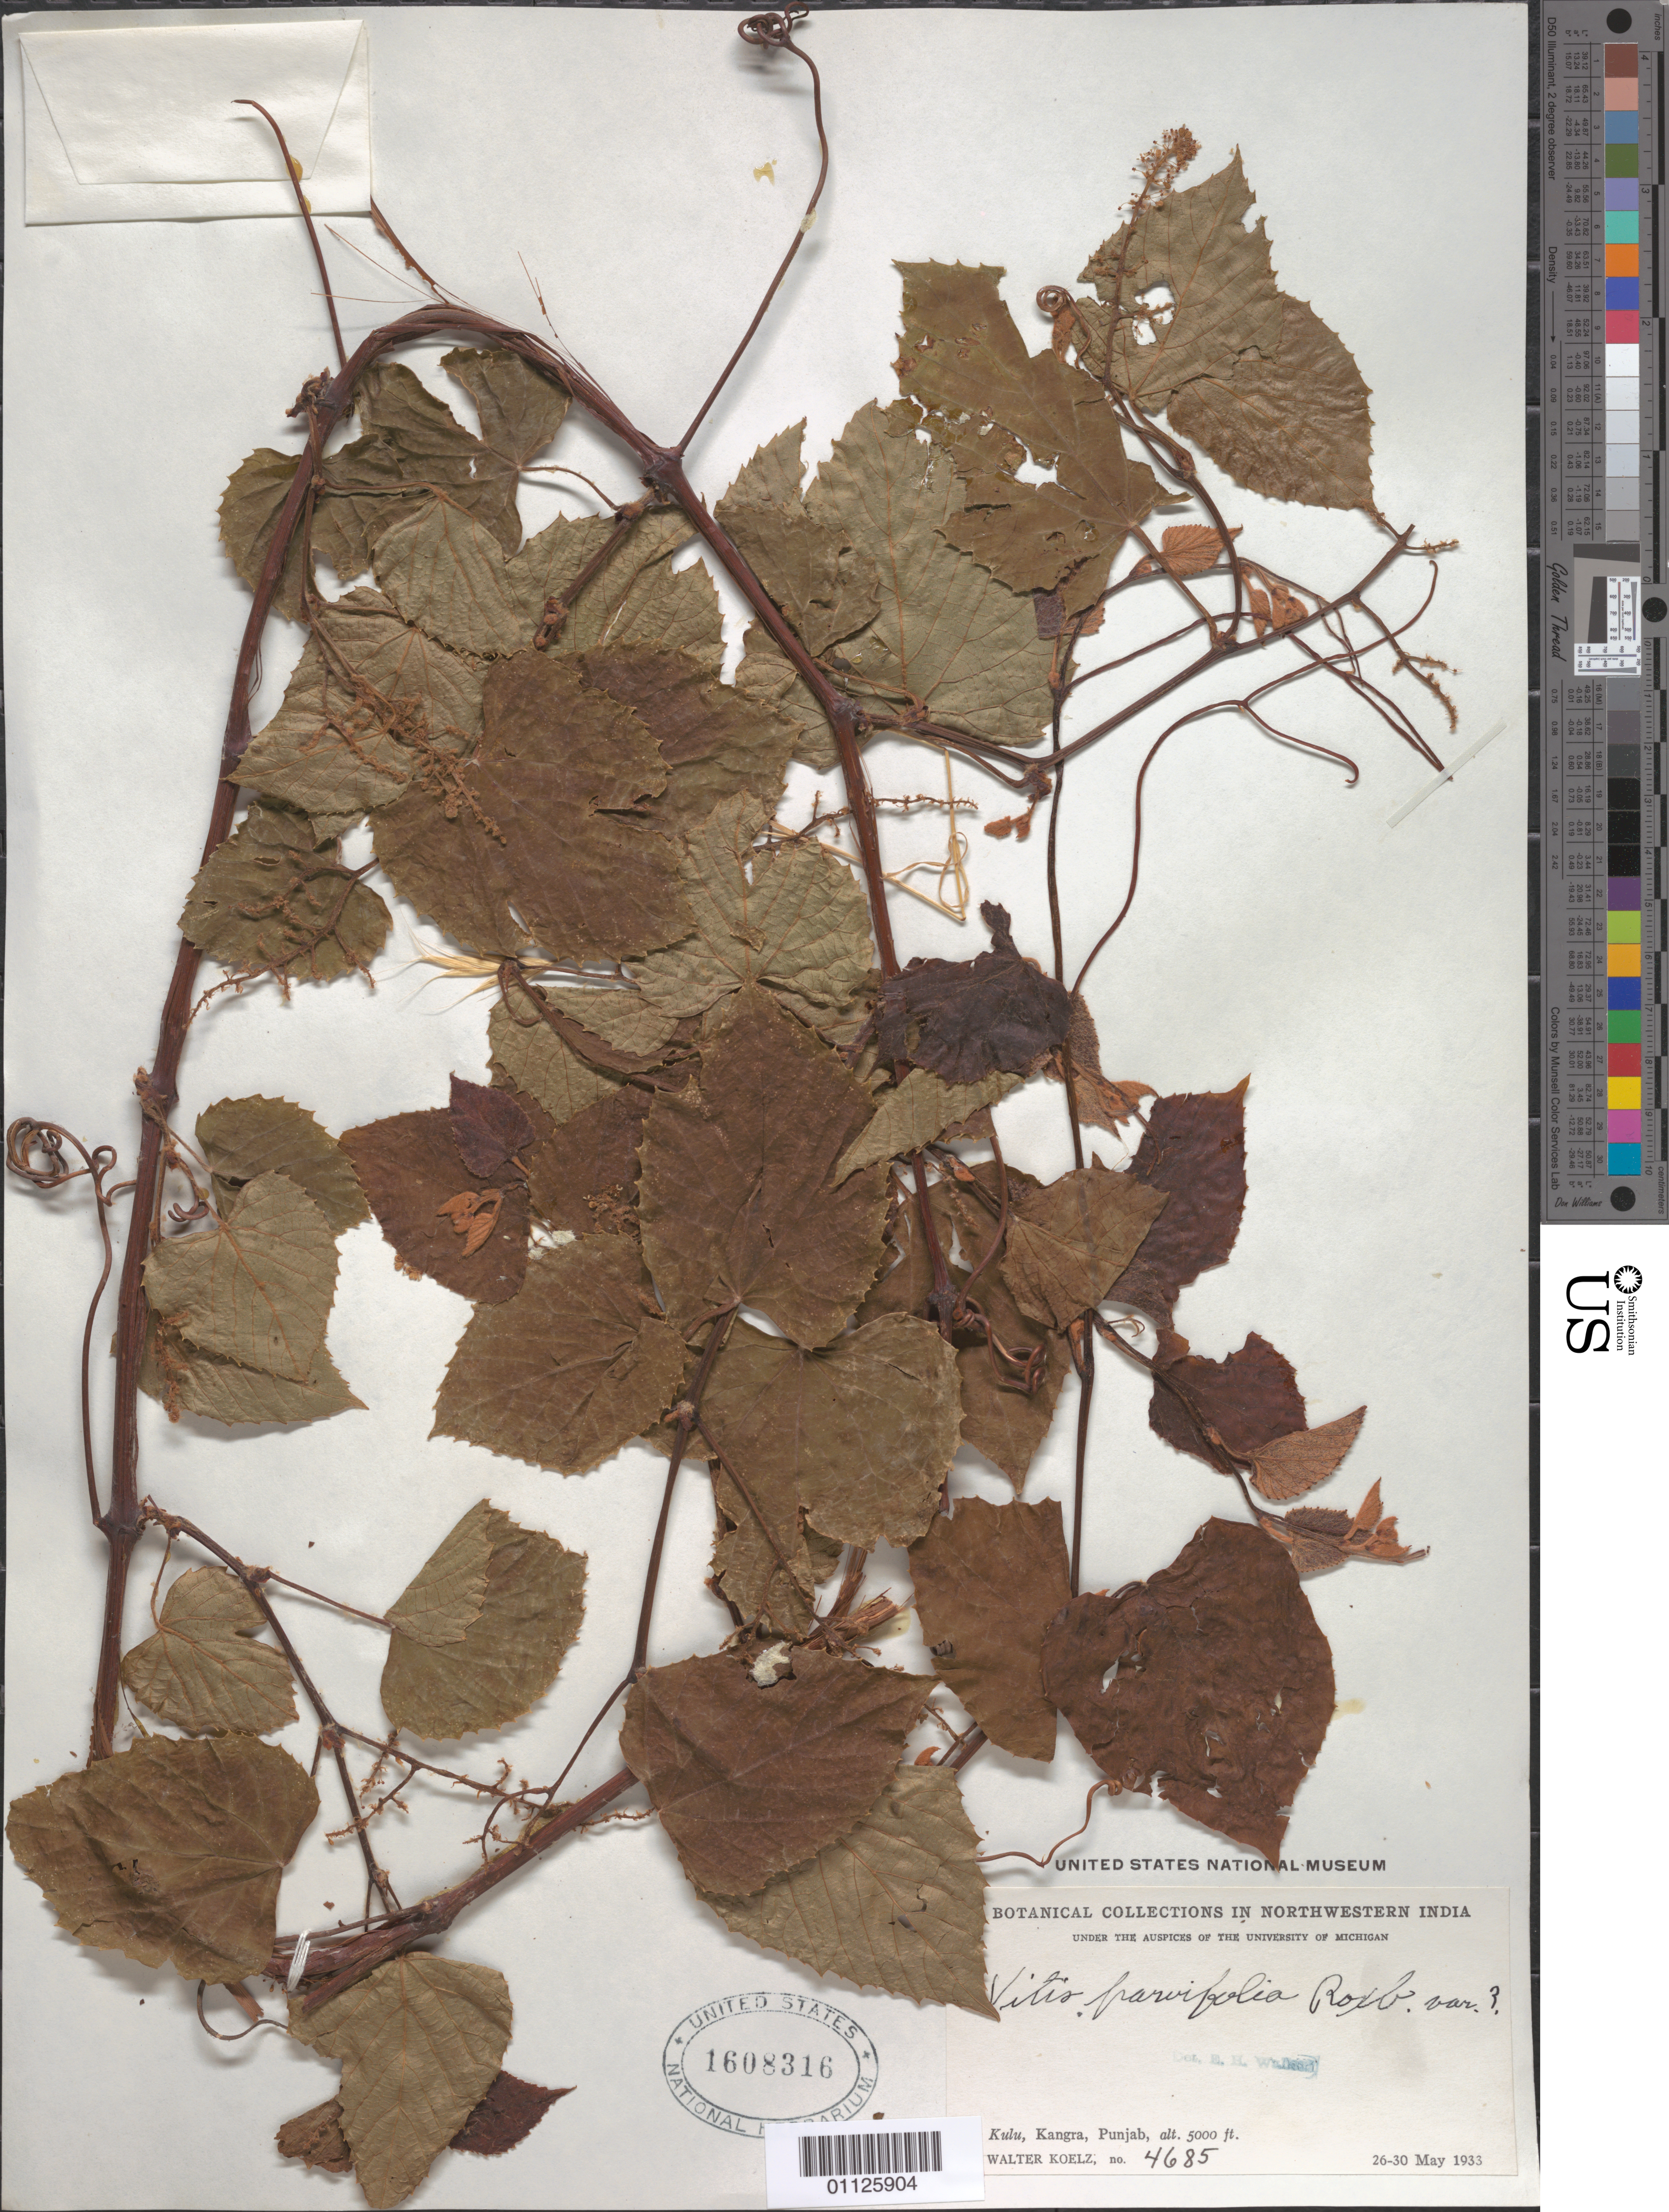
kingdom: Plantae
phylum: Tracheophyta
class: Magnoliopsida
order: Vitales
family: Vitaceae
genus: Cissus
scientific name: Cissus parvifolia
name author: Salisb.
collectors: W. N. Koelz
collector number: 4685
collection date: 1933-05-26/1933-05-30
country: India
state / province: Punjab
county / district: Kangra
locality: Kulu.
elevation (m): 1524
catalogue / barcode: US 1608316